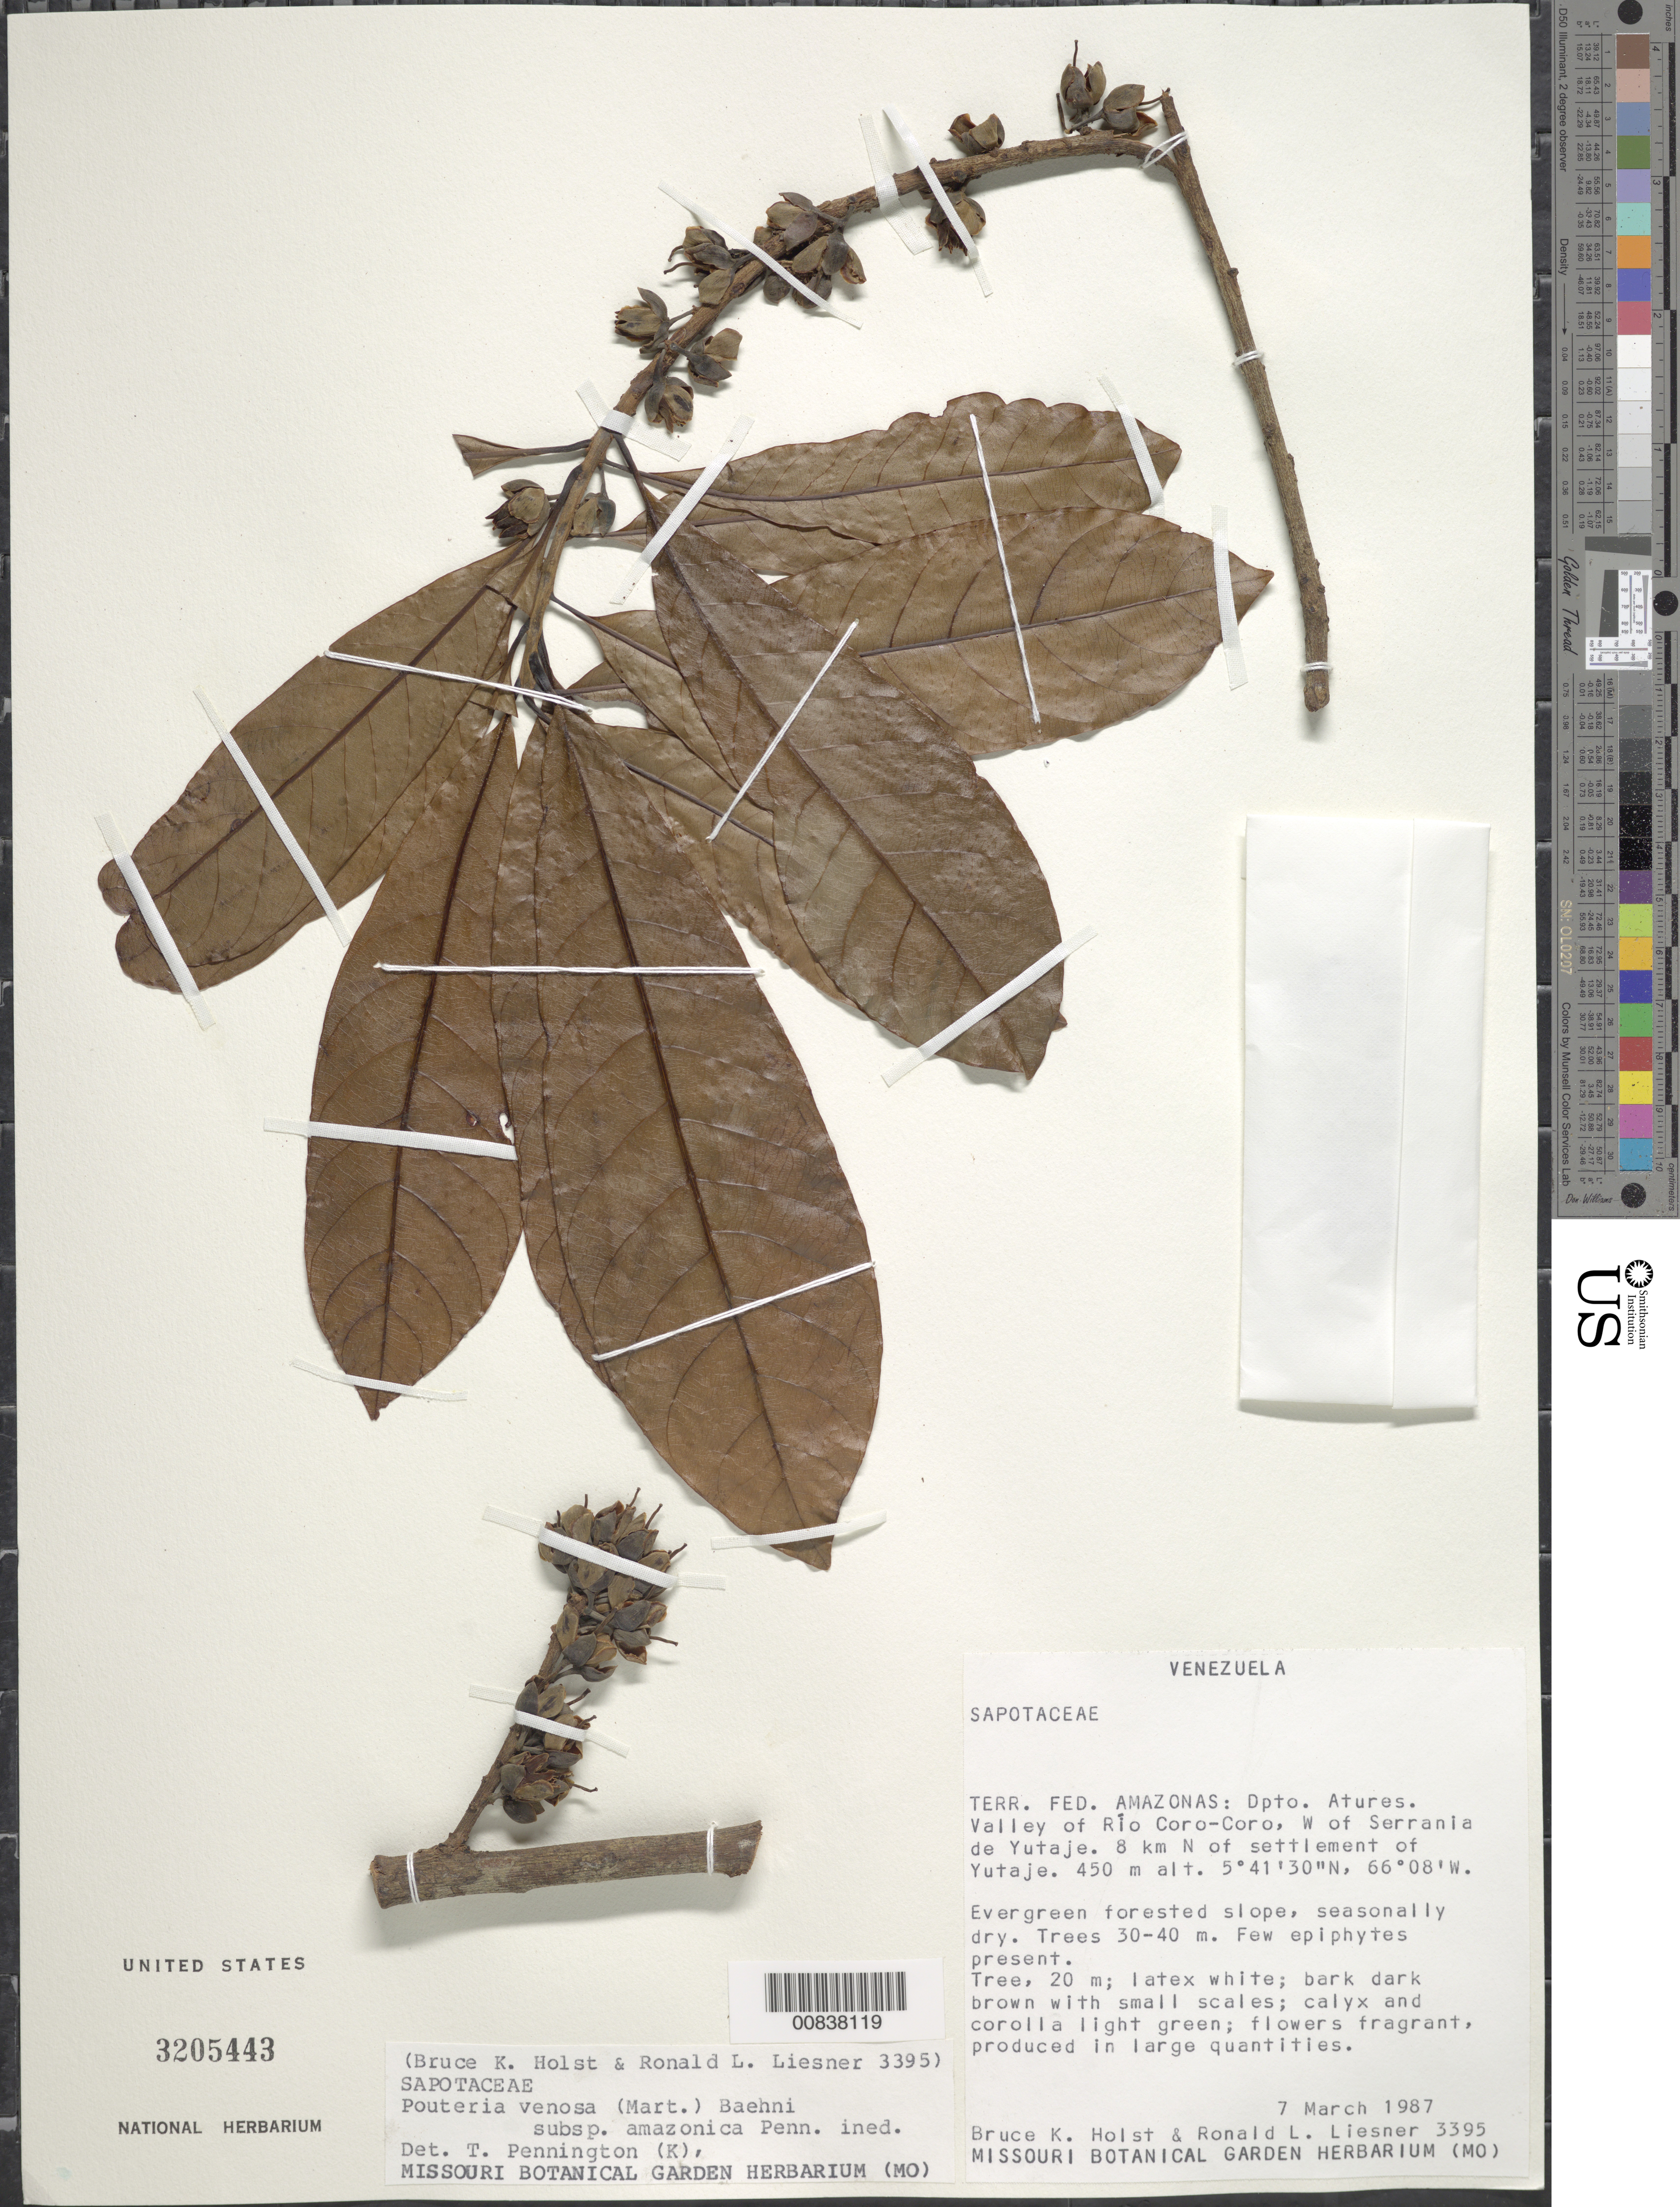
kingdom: Plantae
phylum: Tracheophyta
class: Magnoliopsida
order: Ericales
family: Sapotaceae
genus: Pouteria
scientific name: Pouteria venosa subsp. amazonica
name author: T.D. Penn.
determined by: Pennington, T. D., (K)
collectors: B. Holst & R. L. Liesner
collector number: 3395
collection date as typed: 7-Mar-87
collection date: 1987-03-07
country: Venezuela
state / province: Amazonas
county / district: Atures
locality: Río Coro-Coro valley, W of Serrania de Yutajé; 8 km N of settlement of Yutajé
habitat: Evergreen forested slope, seasonally dry, trees 30-40 m, few epiphytes present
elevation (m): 450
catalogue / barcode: US 3205443